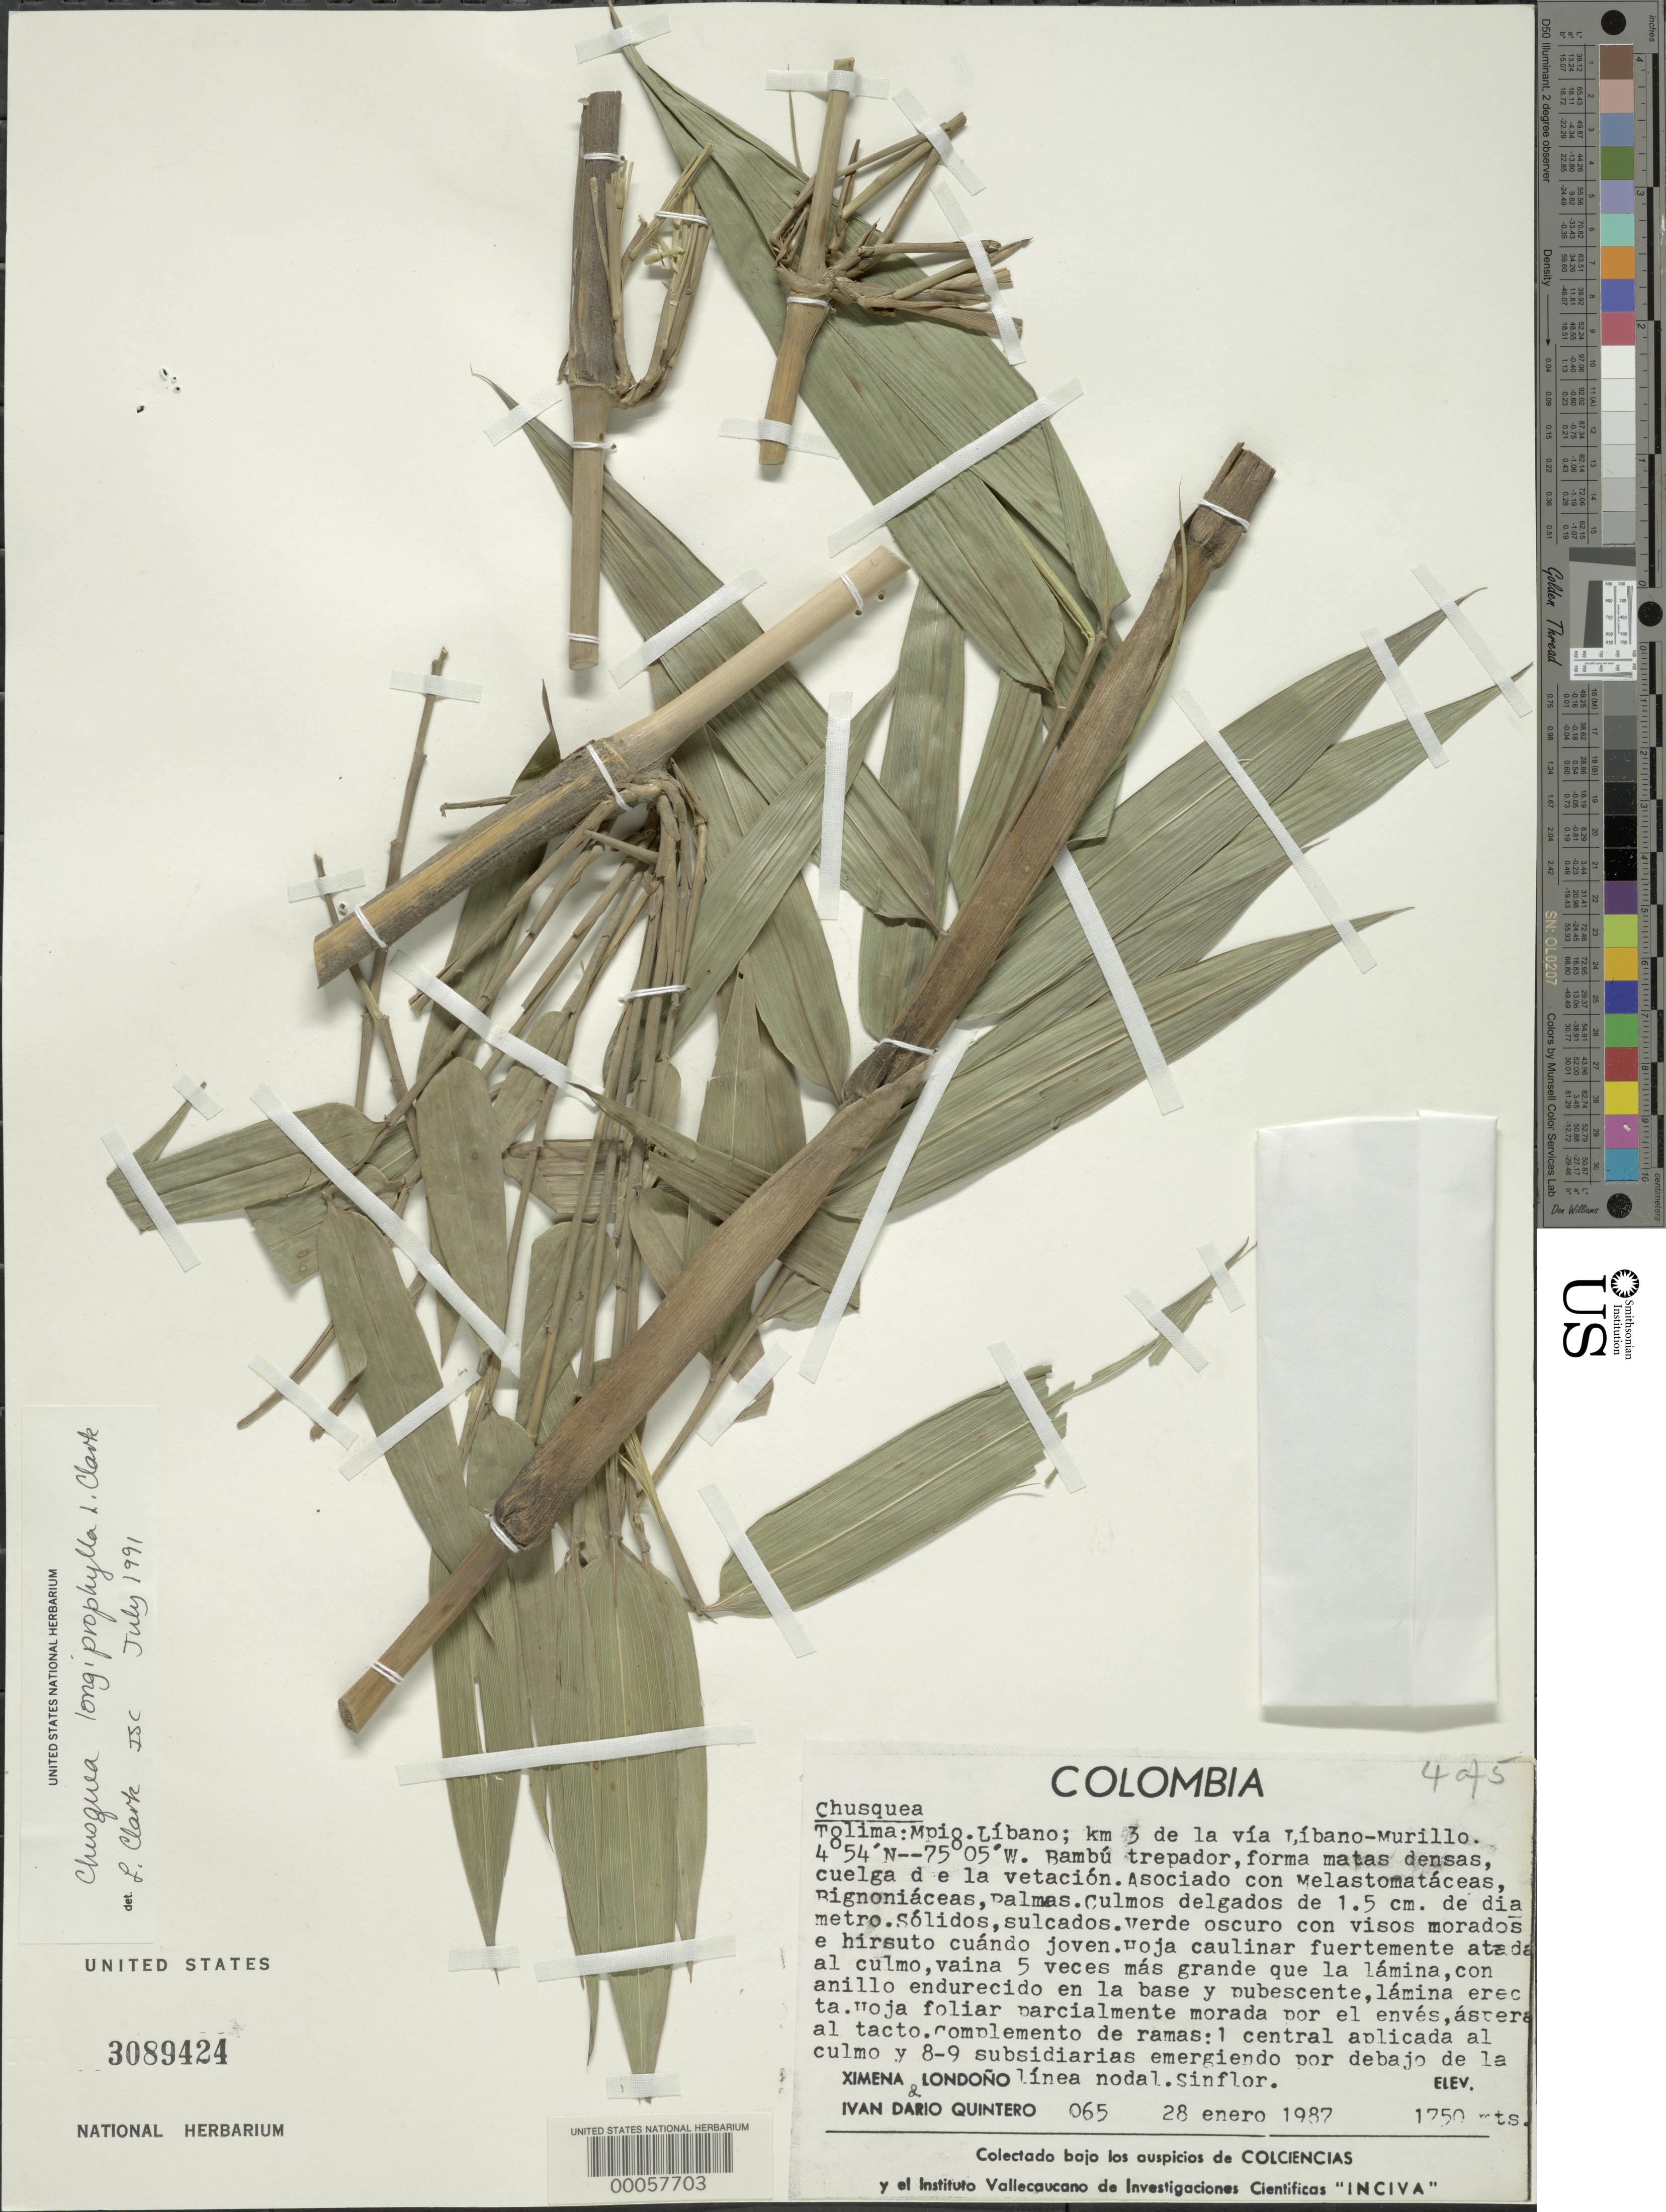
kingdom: Plantae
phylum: Tracheophyta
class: Liliopsida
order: Poales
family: Poaceae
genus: Chusquea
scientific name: Chusquea longiprophylla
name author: L.G. Clark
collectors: X. Londoño & I. Quintero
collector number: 65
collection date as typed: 28 Jan 1987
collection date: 1987-01-28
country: Colombia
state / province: Tolima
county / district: Líbano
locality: Km 3 de la via Libano-Murillo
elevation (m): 1750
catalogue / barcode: US 3089424